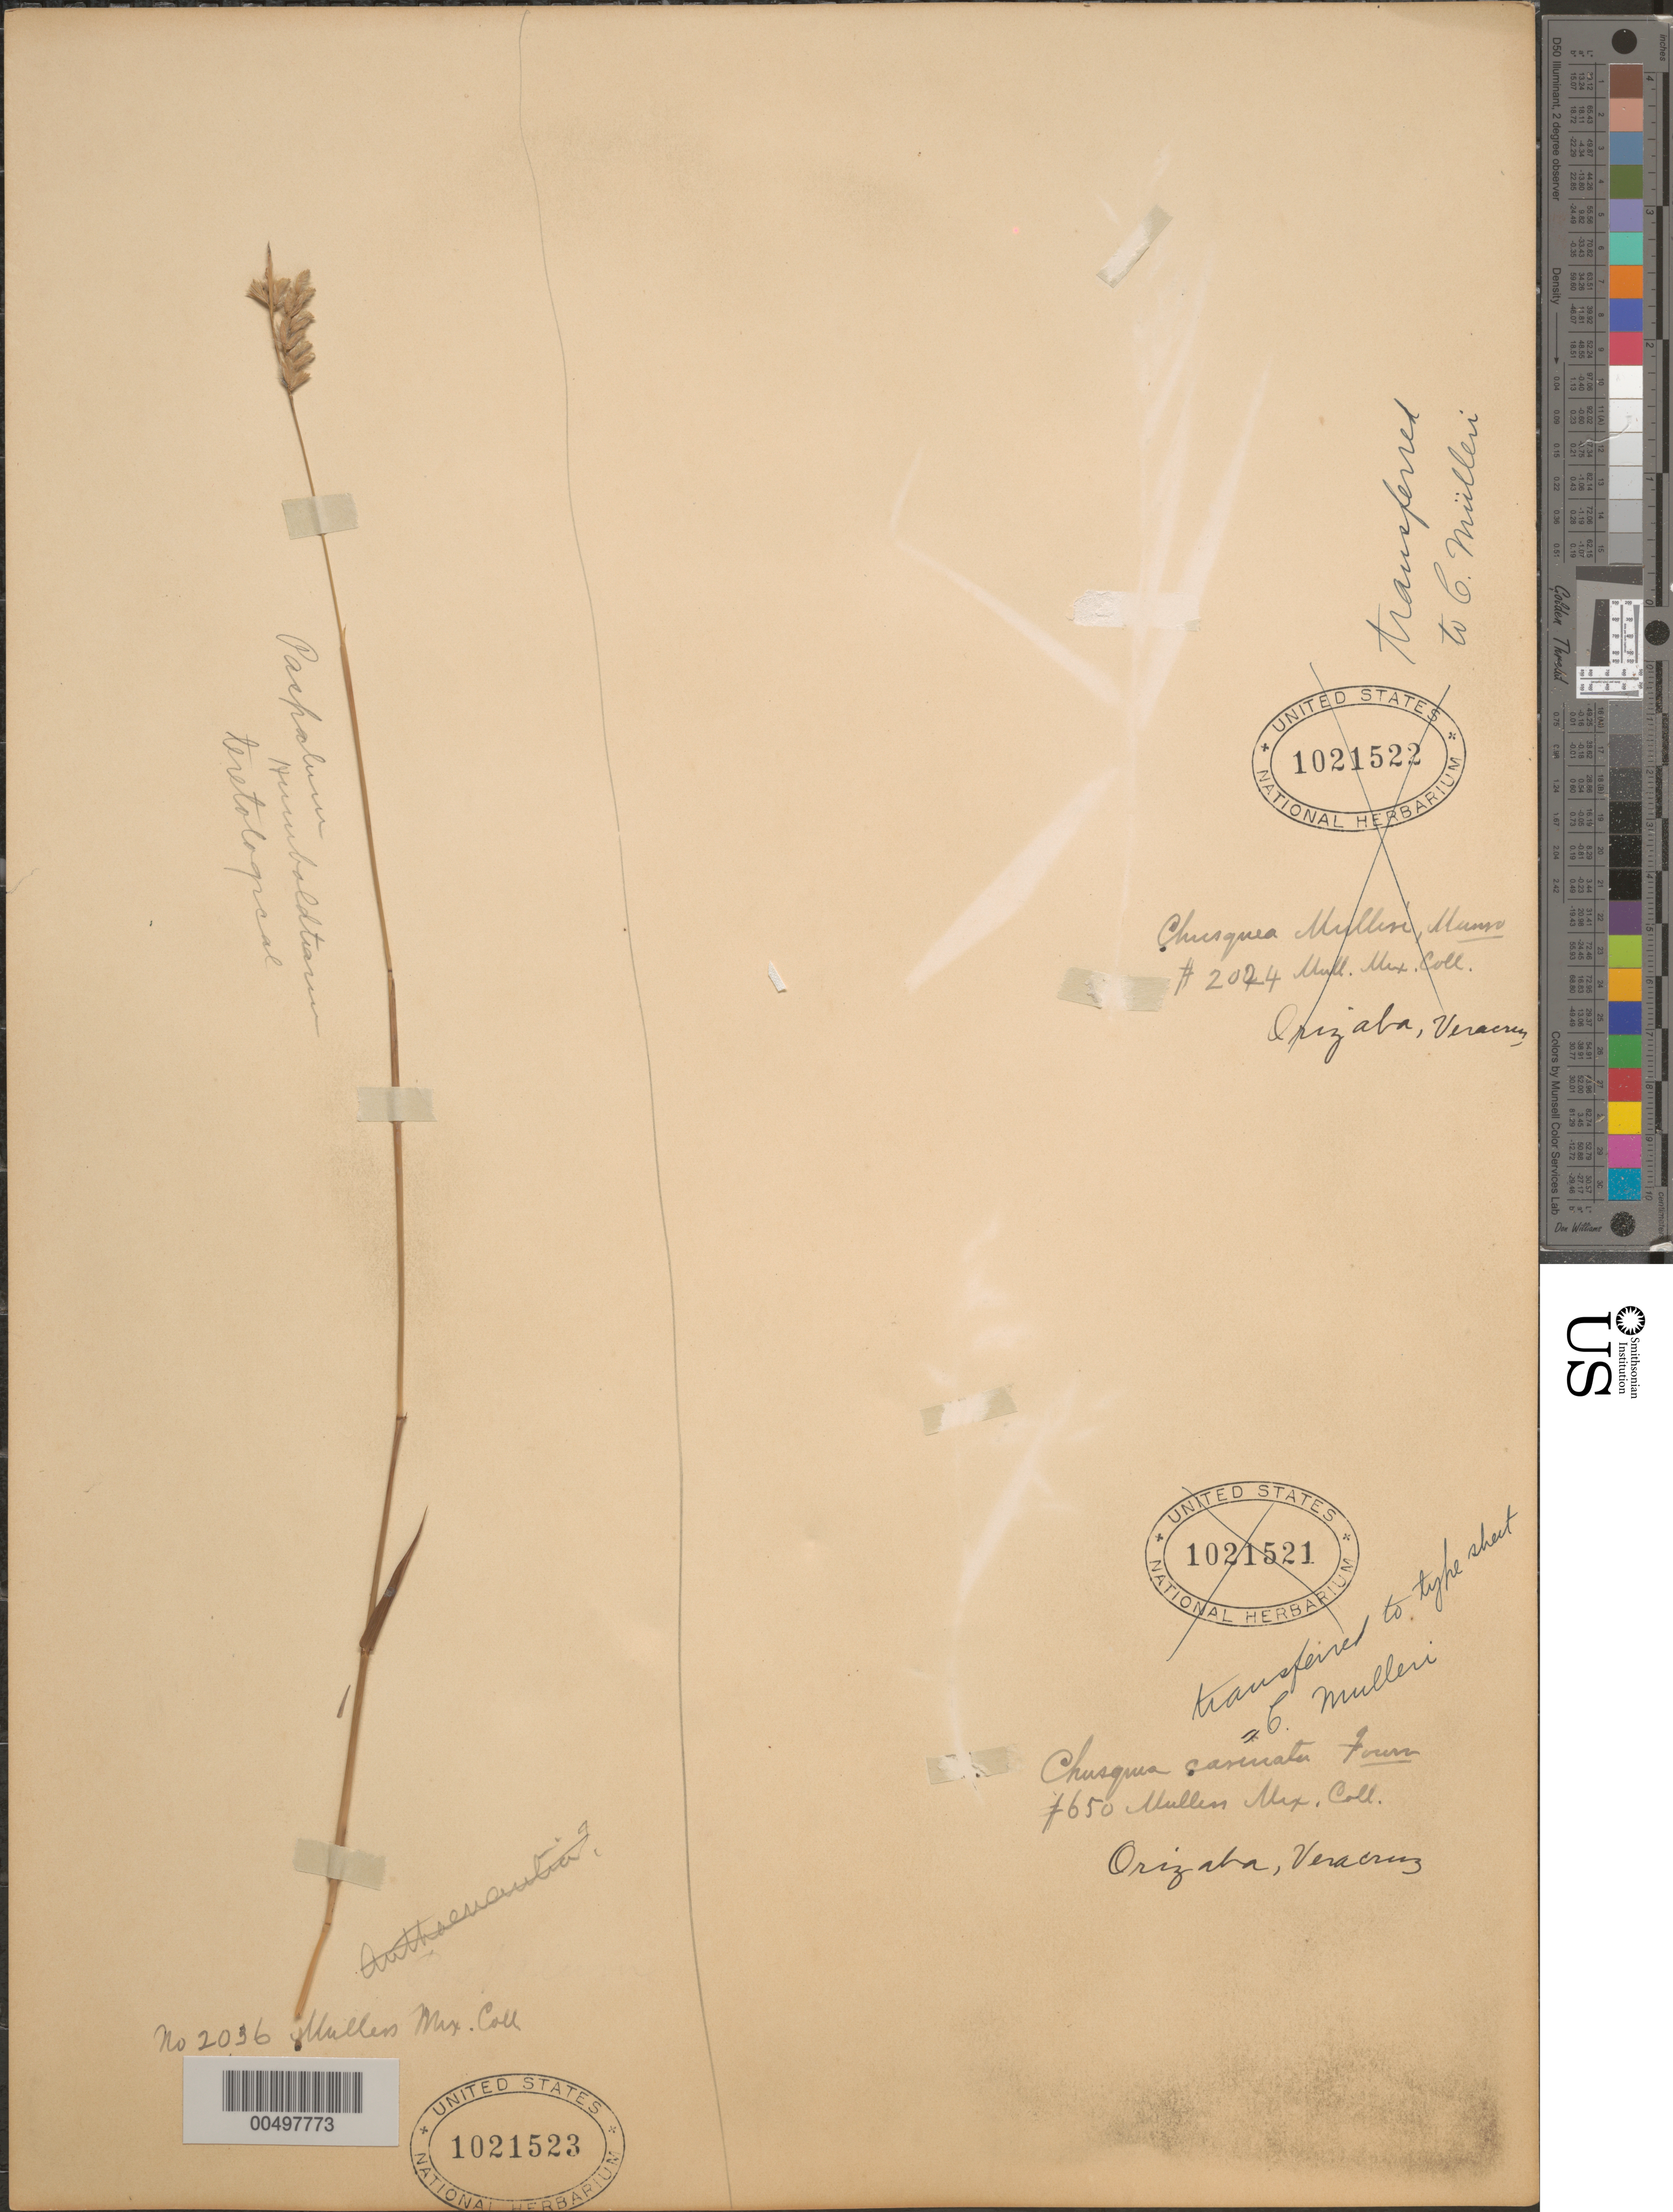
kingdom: Plantae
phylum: Tracheophyta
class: Liliopsida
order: Poales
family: Poaceae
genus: Paspalum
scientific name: Paspalum humboldtianum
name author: Flüggé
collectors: -. Mullen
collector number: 2036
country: Mexico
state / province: Durango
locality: San Ramon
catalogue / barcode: US 1021523